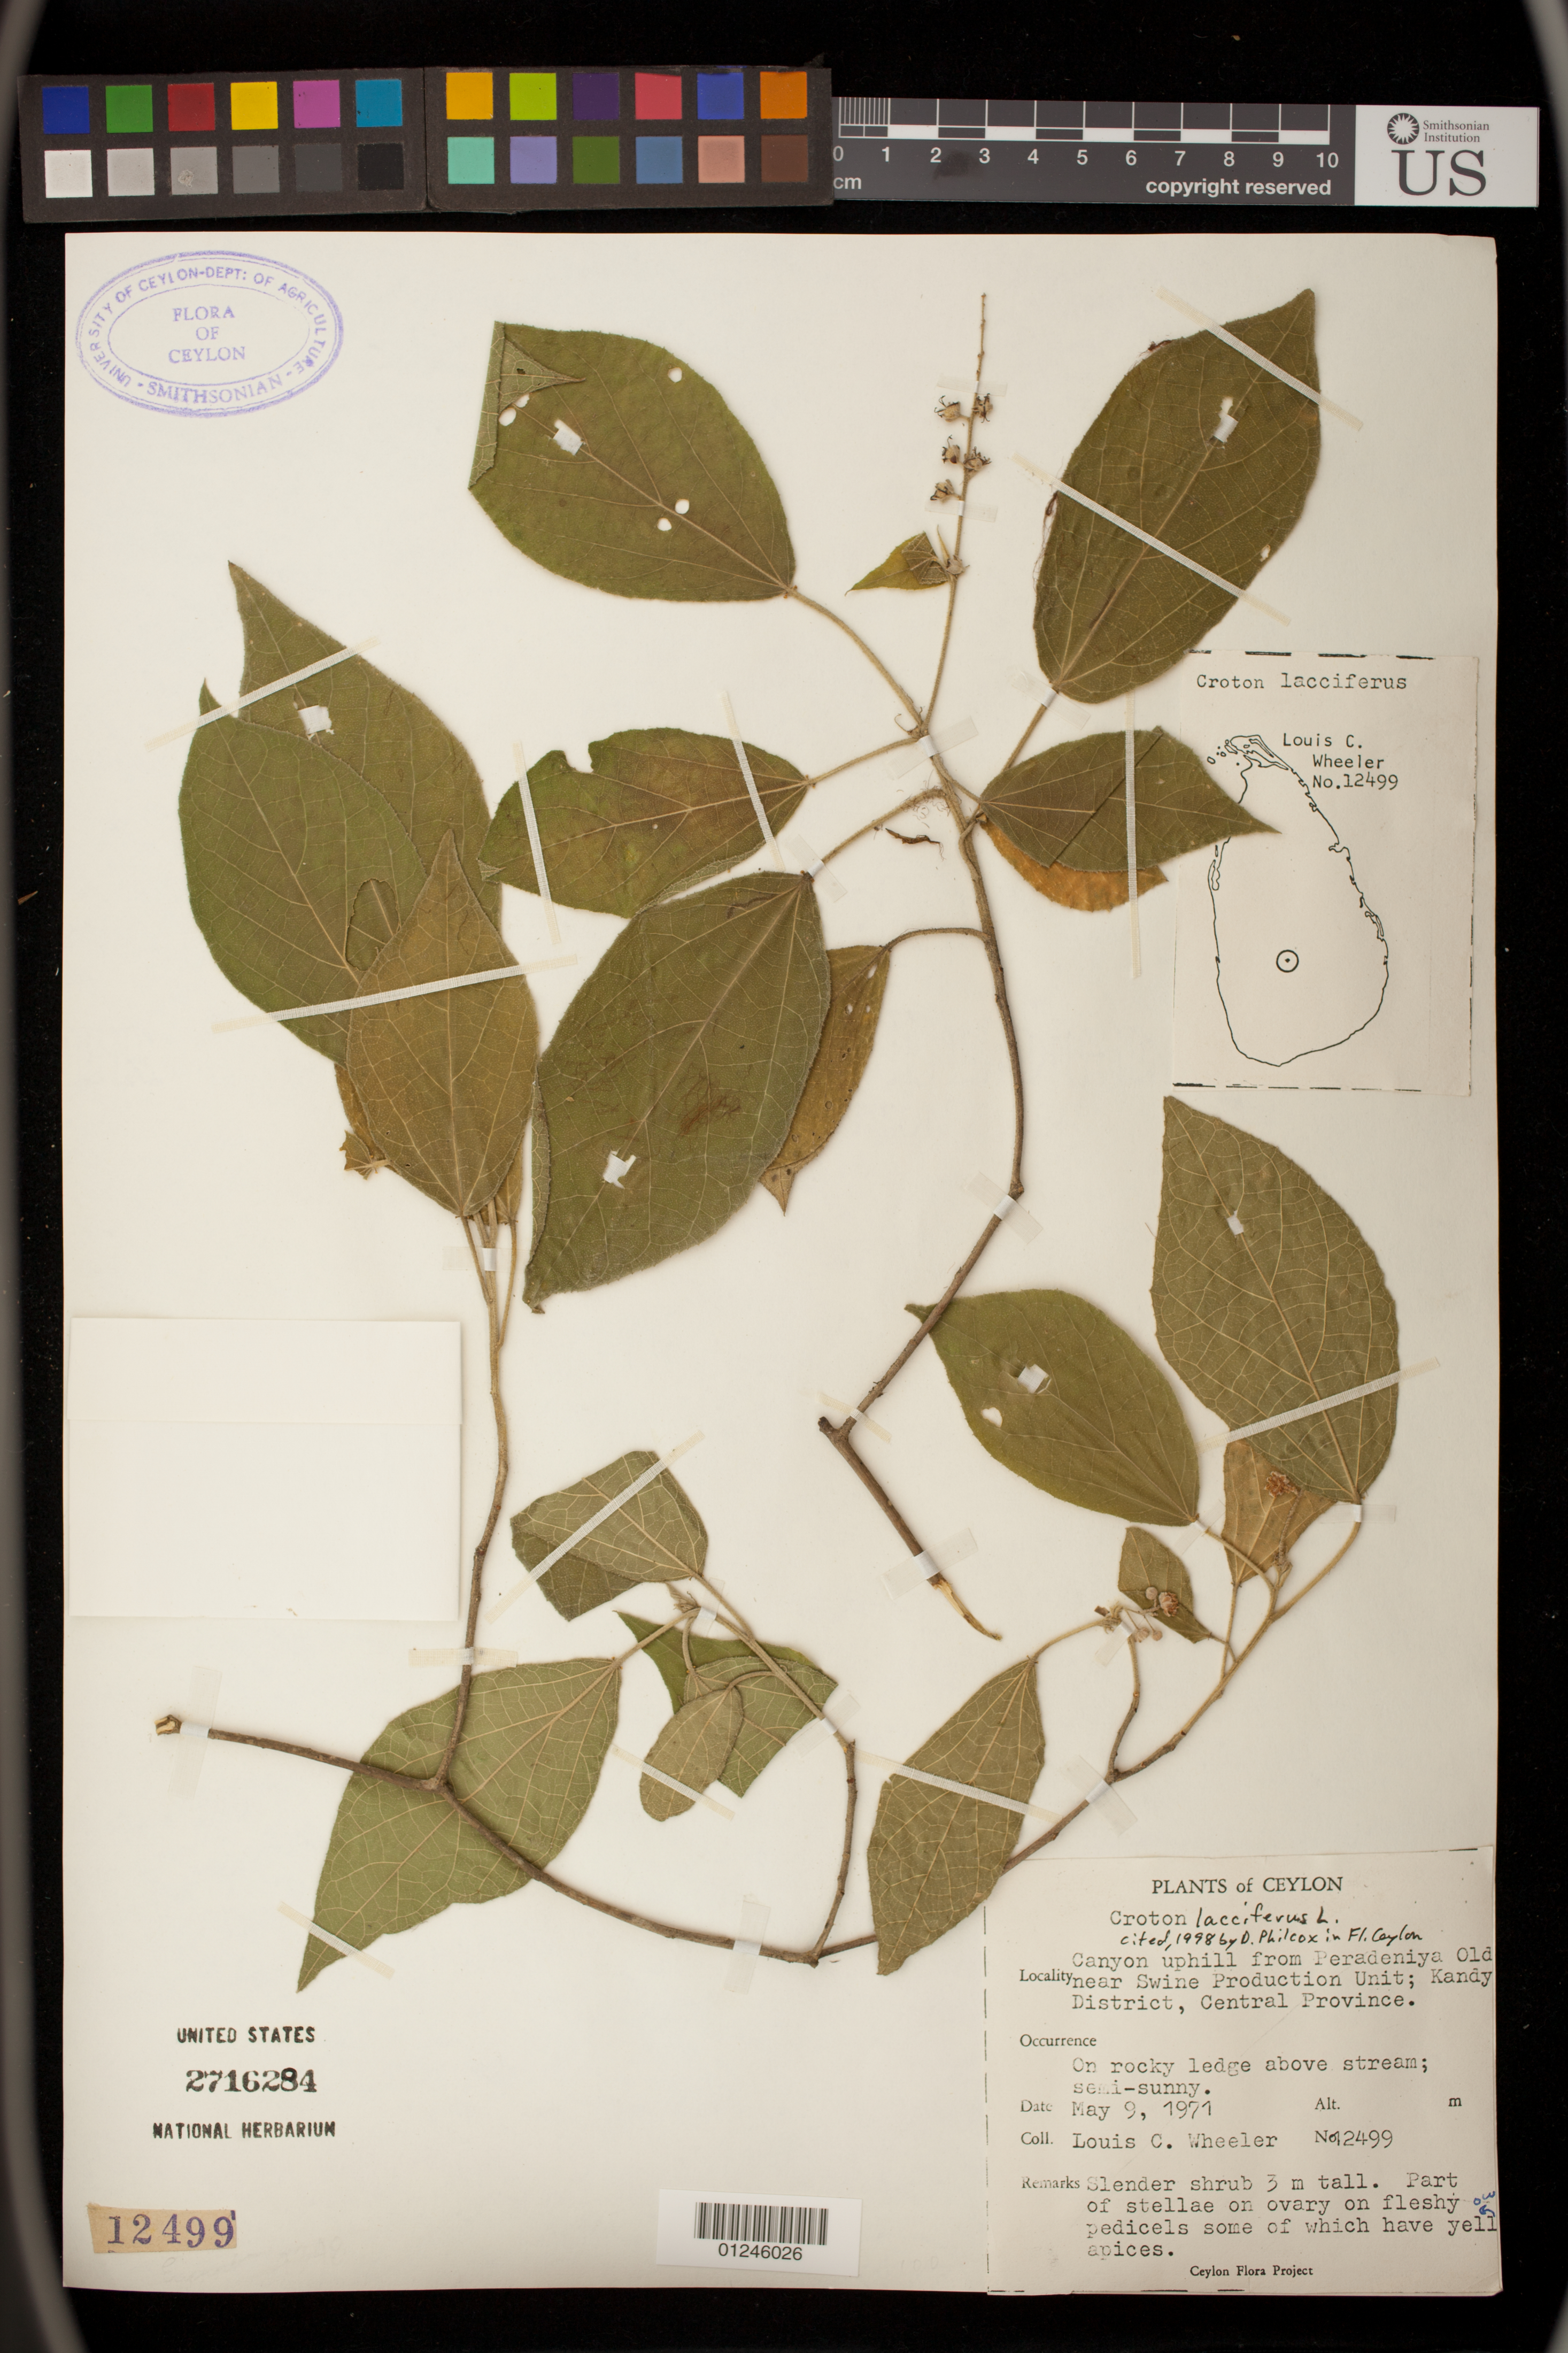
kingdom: Plantae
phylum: Tracheophyta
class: Magnoliopsida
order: Malpighiales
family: Euphorbiaceae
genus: Croton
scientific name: Croton lacciferus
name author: Blanco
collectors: L. C. Wheeler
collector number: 12499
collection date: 1971-05-09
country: Sri Lanka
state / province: Central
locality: On rocky ledge above stream.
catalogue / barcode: US 2716284